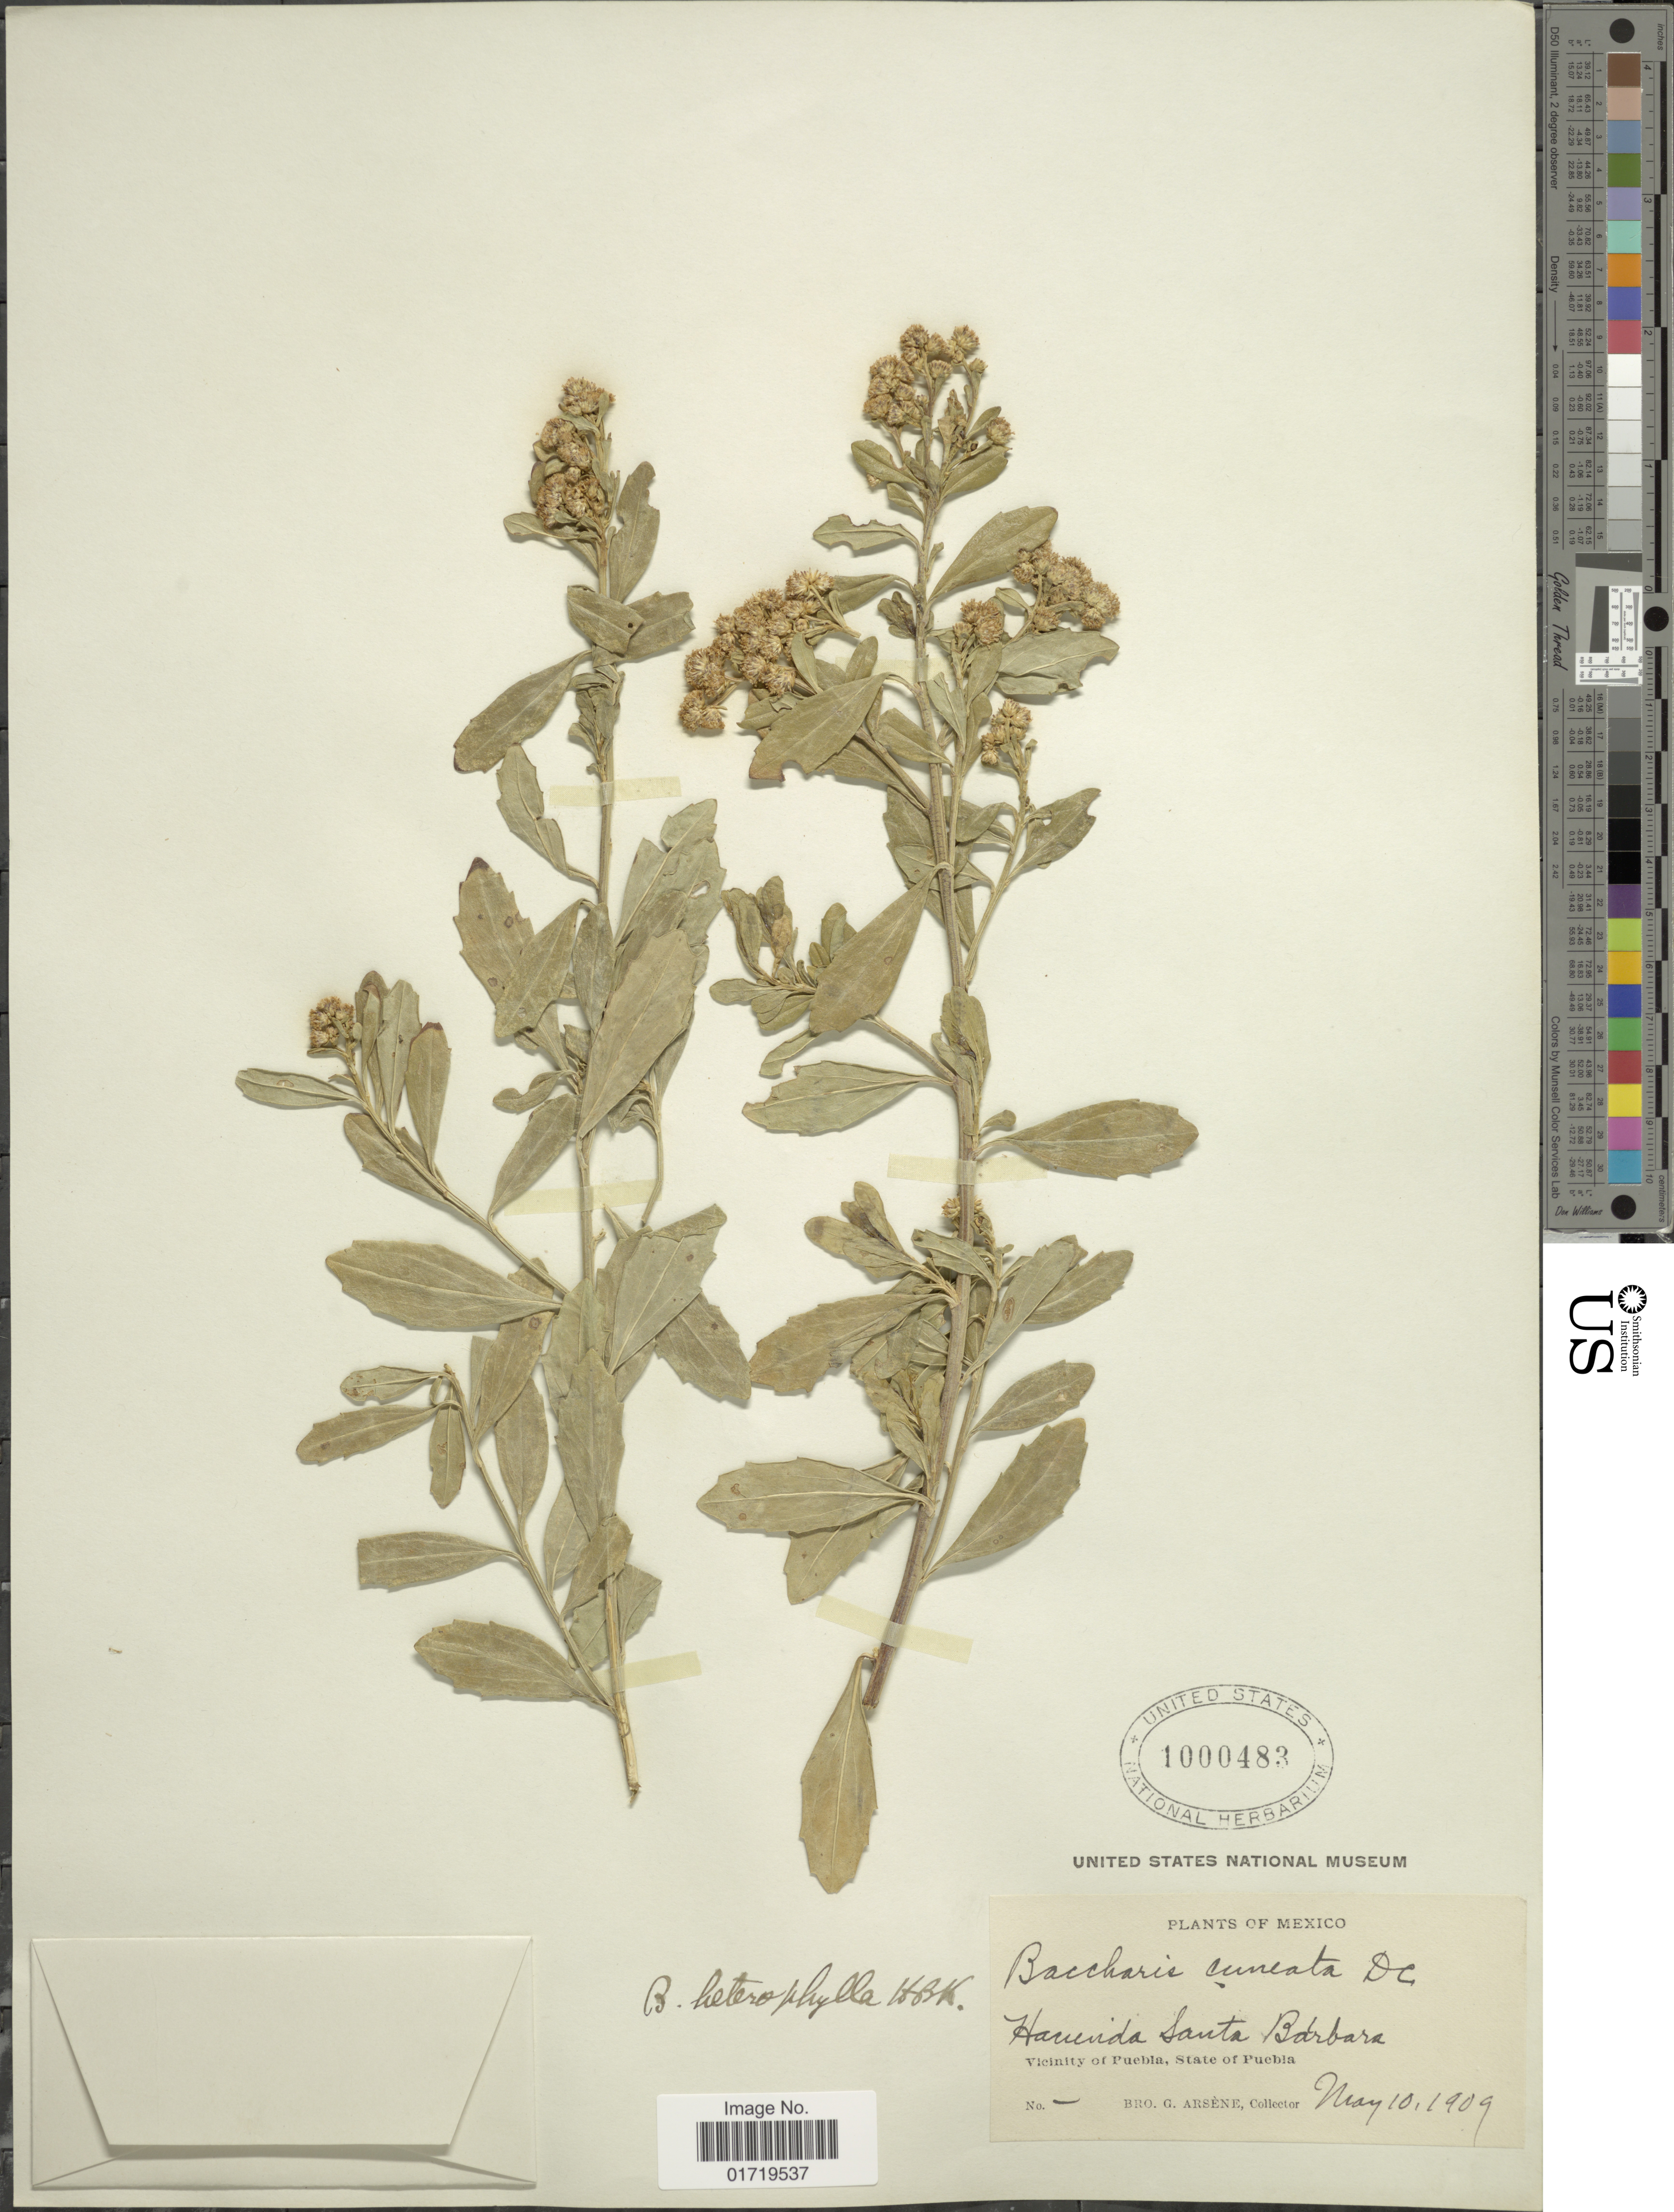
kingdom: Plantae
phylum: Tracheophyta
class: Magnoliopsida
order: Asterales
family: Asteraceae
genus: Baccharis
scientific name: Baccharis heterophylla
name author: Kunth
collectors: Bro. G. Arsène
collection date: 1909-05-10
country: Mexico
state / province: Puebla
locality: Hacienda Santa Barbara, Vicinity of Puebla, State of Puebla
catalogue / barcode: US 1000483